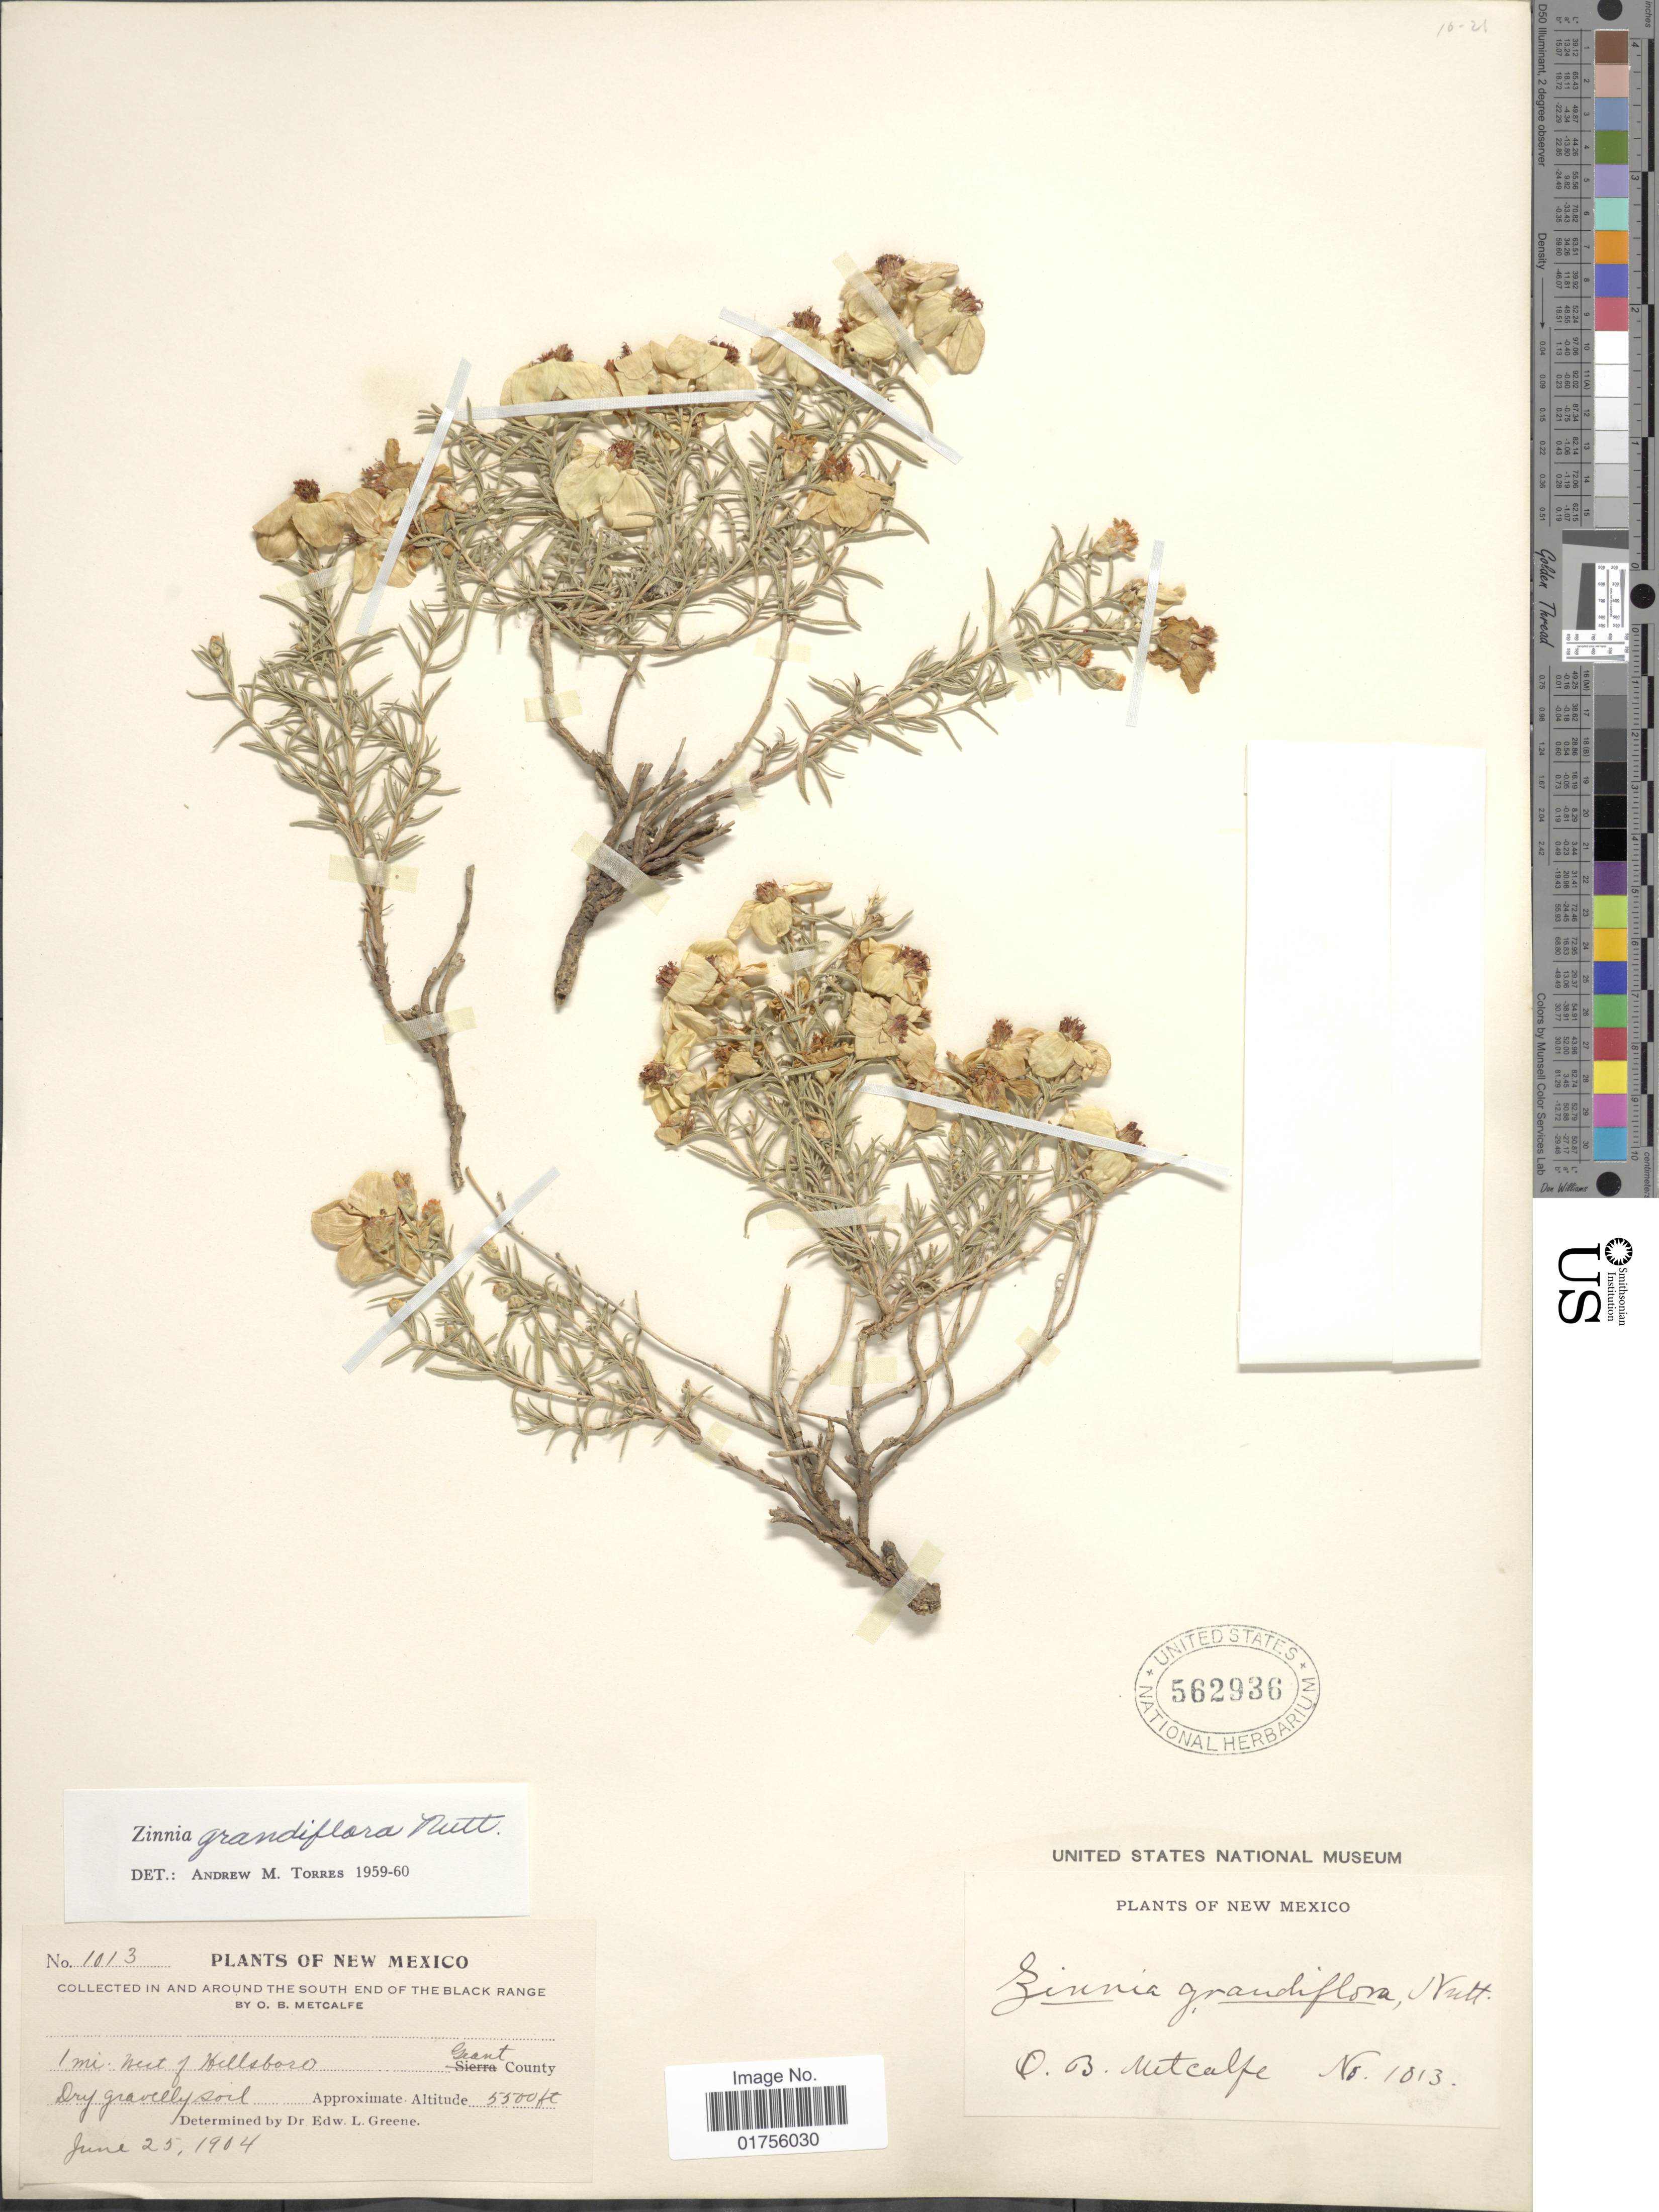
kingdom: Plantae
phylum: Tracheophyta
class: Magnoliopsida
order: Asterales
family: Asteraceae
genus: Zinnia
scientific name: Zinnia grandiflora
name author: Nutt.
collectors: O. B. Metcalfe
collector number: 1013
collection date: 1904-06-25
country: United States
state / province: New Mexico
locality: In and around The South end of The Black Range, 1 mi. west of Hollsboro, Grant County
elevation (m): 1676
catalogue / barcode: US 562936